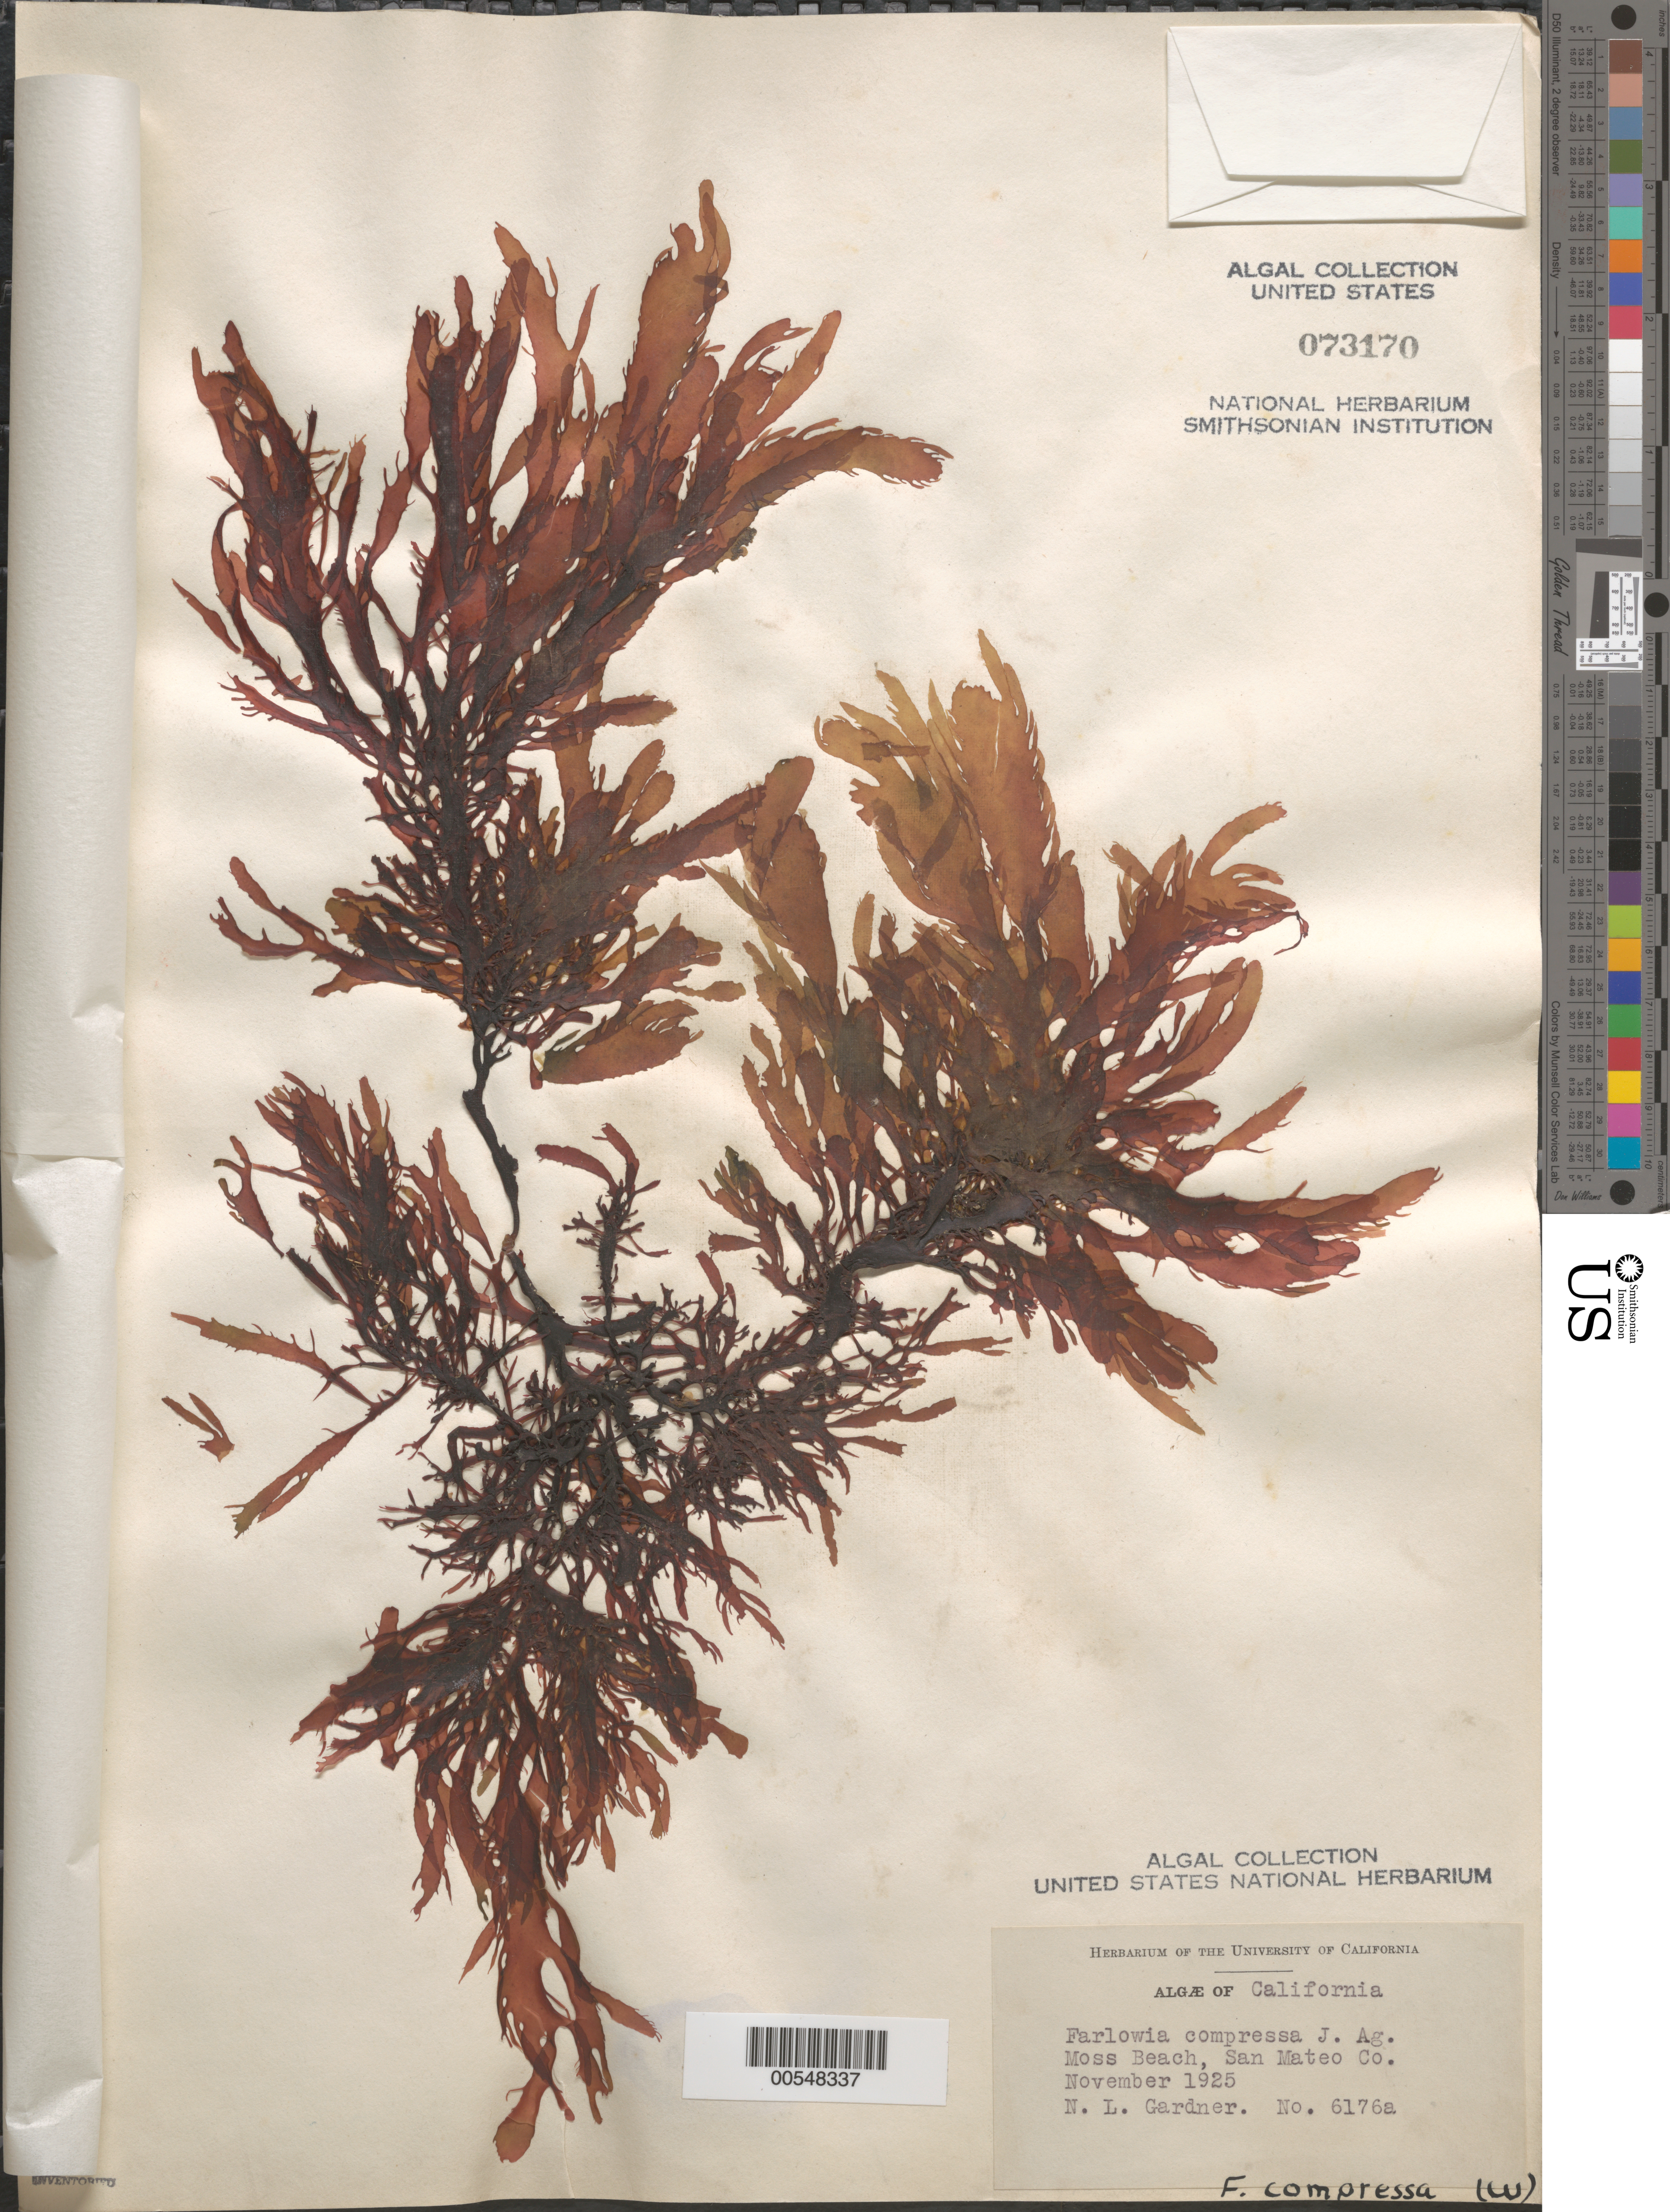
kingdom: Plantae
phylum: Rhodophyta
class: Florideophyceae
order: Gigartinales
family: Dumontiaceae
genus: Farlowia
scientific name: Farlowia compressa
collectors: N. Gardner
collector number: NLG 6176a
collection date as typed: Nov 1925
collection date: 1925-11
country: United States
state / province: California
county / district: San Mateo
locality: Moss Beach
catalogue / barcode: US 73170